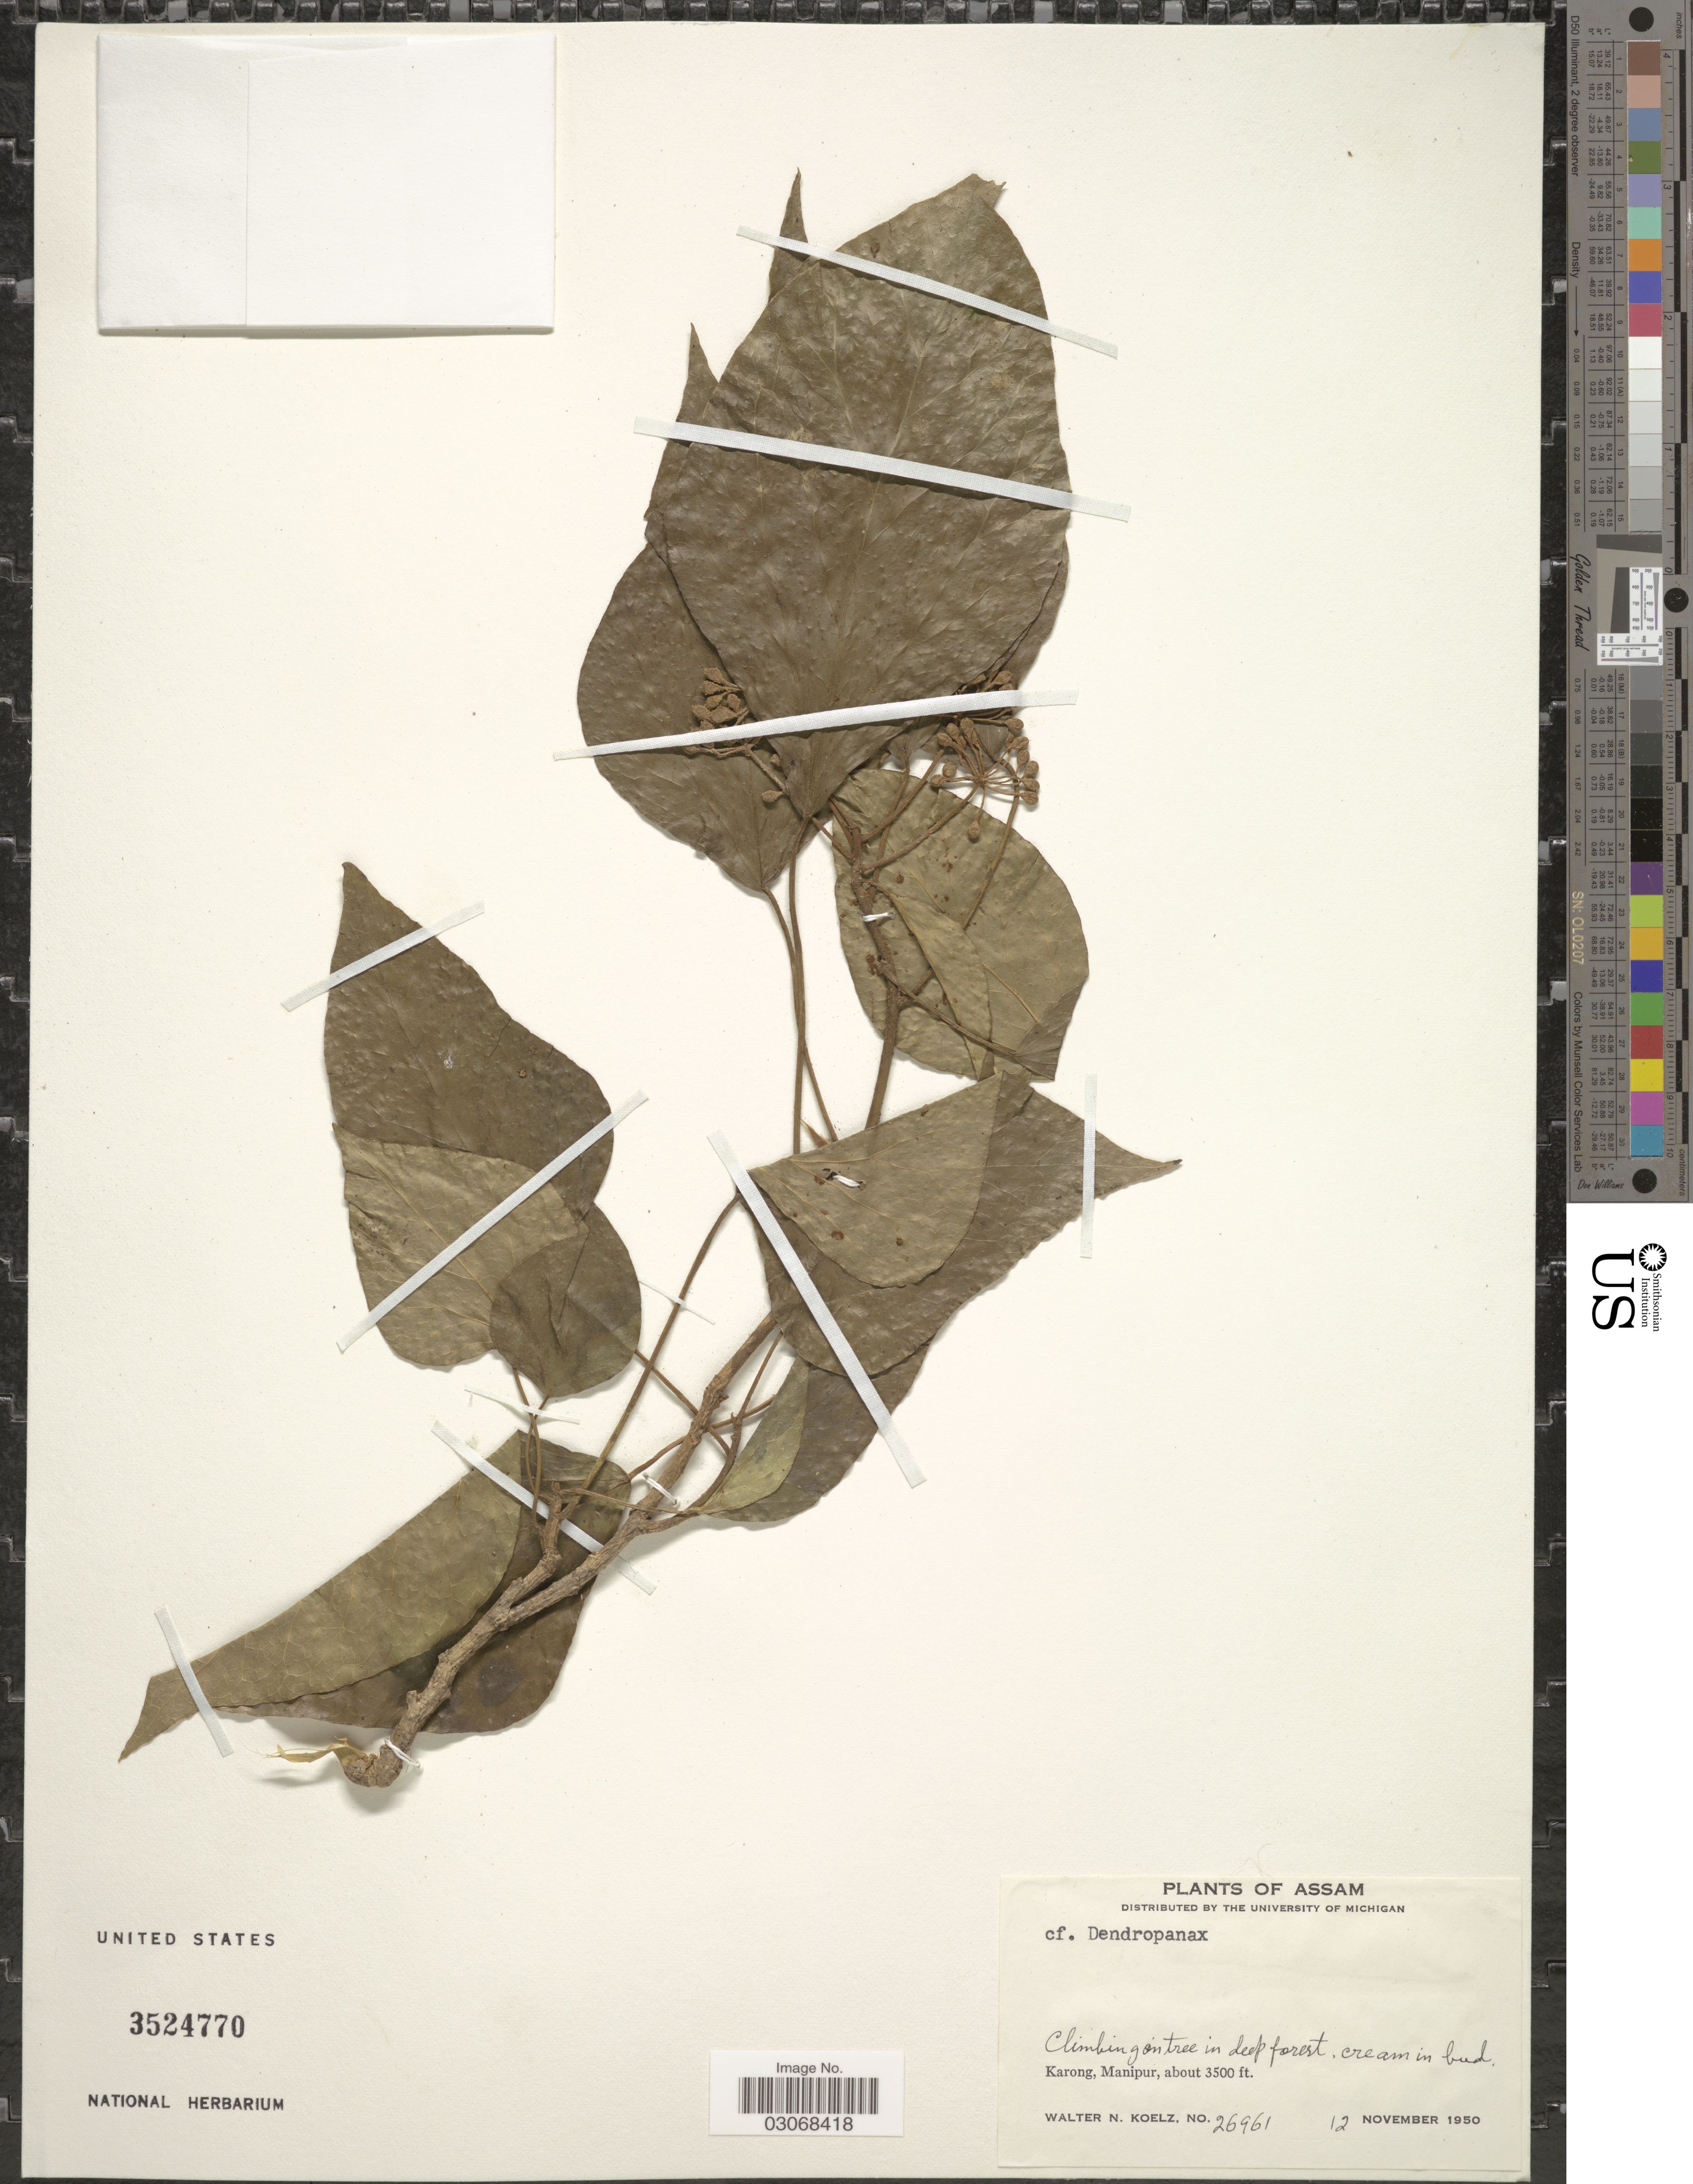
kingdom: Plantae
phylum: Tracheophyta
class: Magnoliopsida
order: Apiales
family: Araliaceae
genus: Hedera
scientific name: Hedera nepalensis var. sinensis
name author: (Tobler) Rehder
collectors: W. N. Koelz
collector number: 26961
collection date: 1950-11-12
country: India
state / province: Manipur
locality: Karong Manipur.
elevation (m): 1067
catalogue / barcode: US 3524770